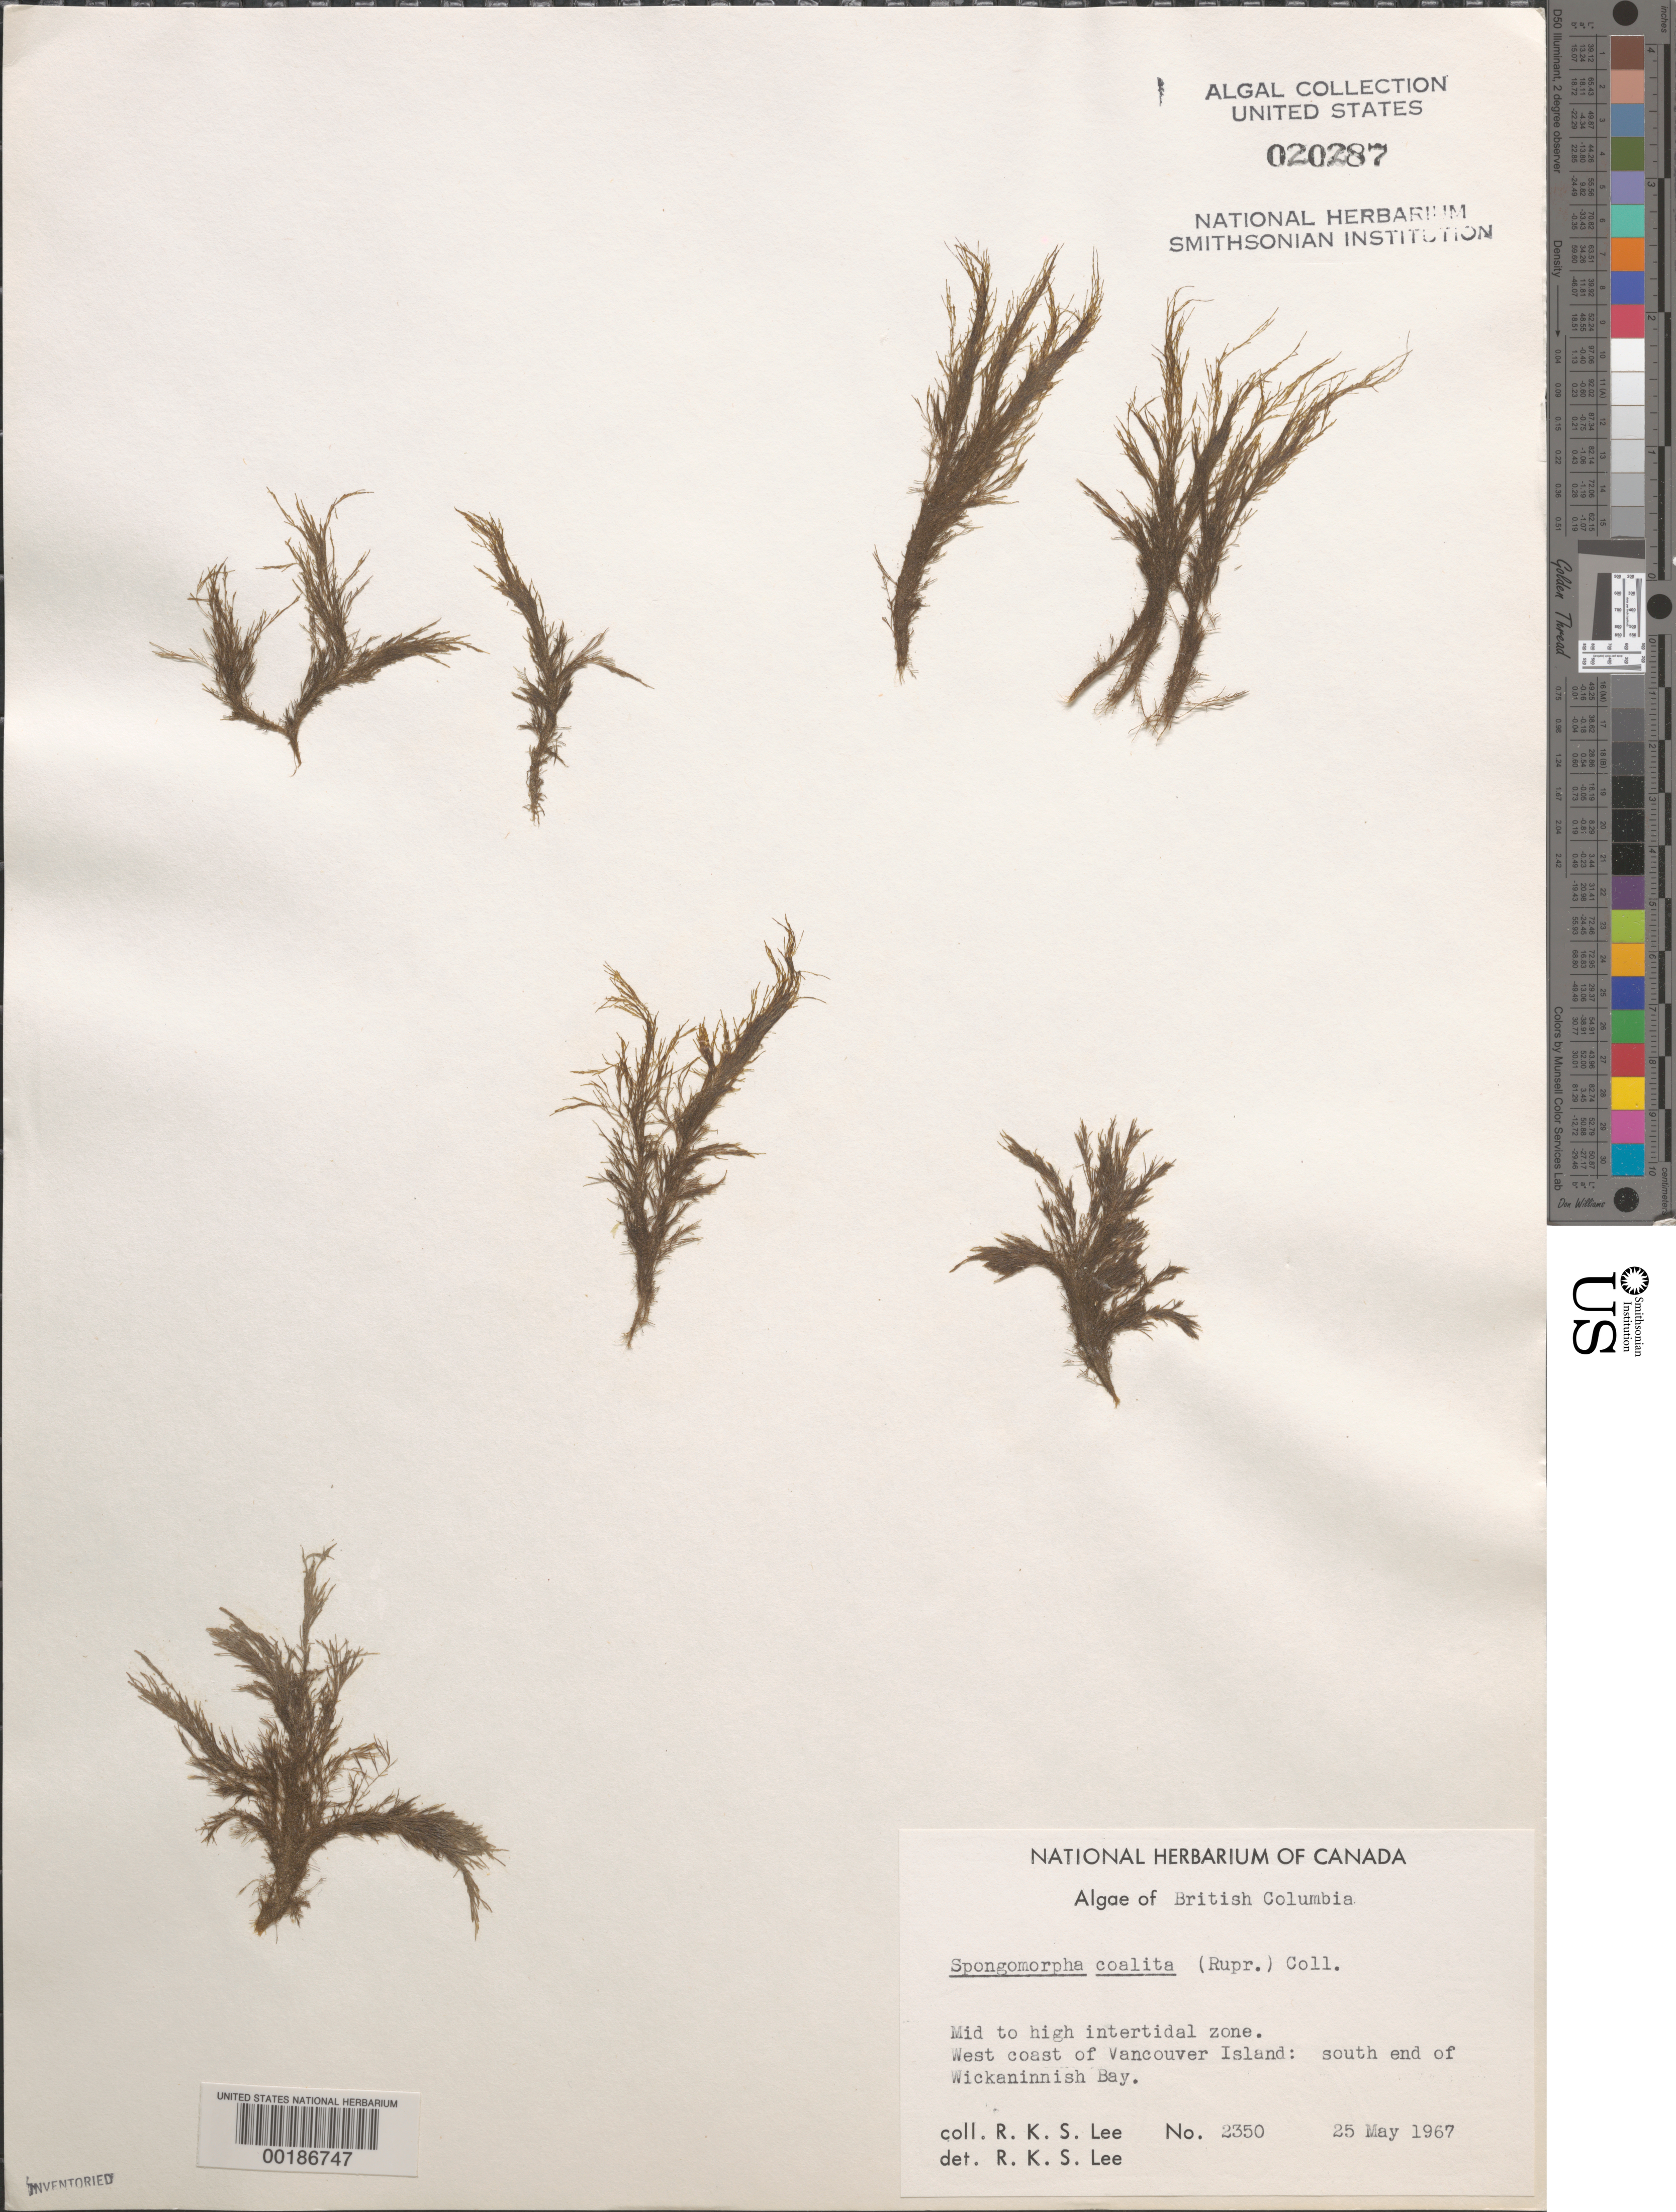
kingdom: Plantae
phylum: Chlorophyta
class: Ulvophyceae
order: Ulotrichales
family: Ulotrichaceae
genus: Acrosiphonia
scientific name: Acrosiphonia coalita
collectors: R. Lee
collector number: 2350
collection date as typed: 25 May 1967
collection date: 1967-05-25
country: Canada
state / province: British Columbia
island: Vancouver Island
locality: Wickaninnish Bay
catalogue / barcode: US 20287